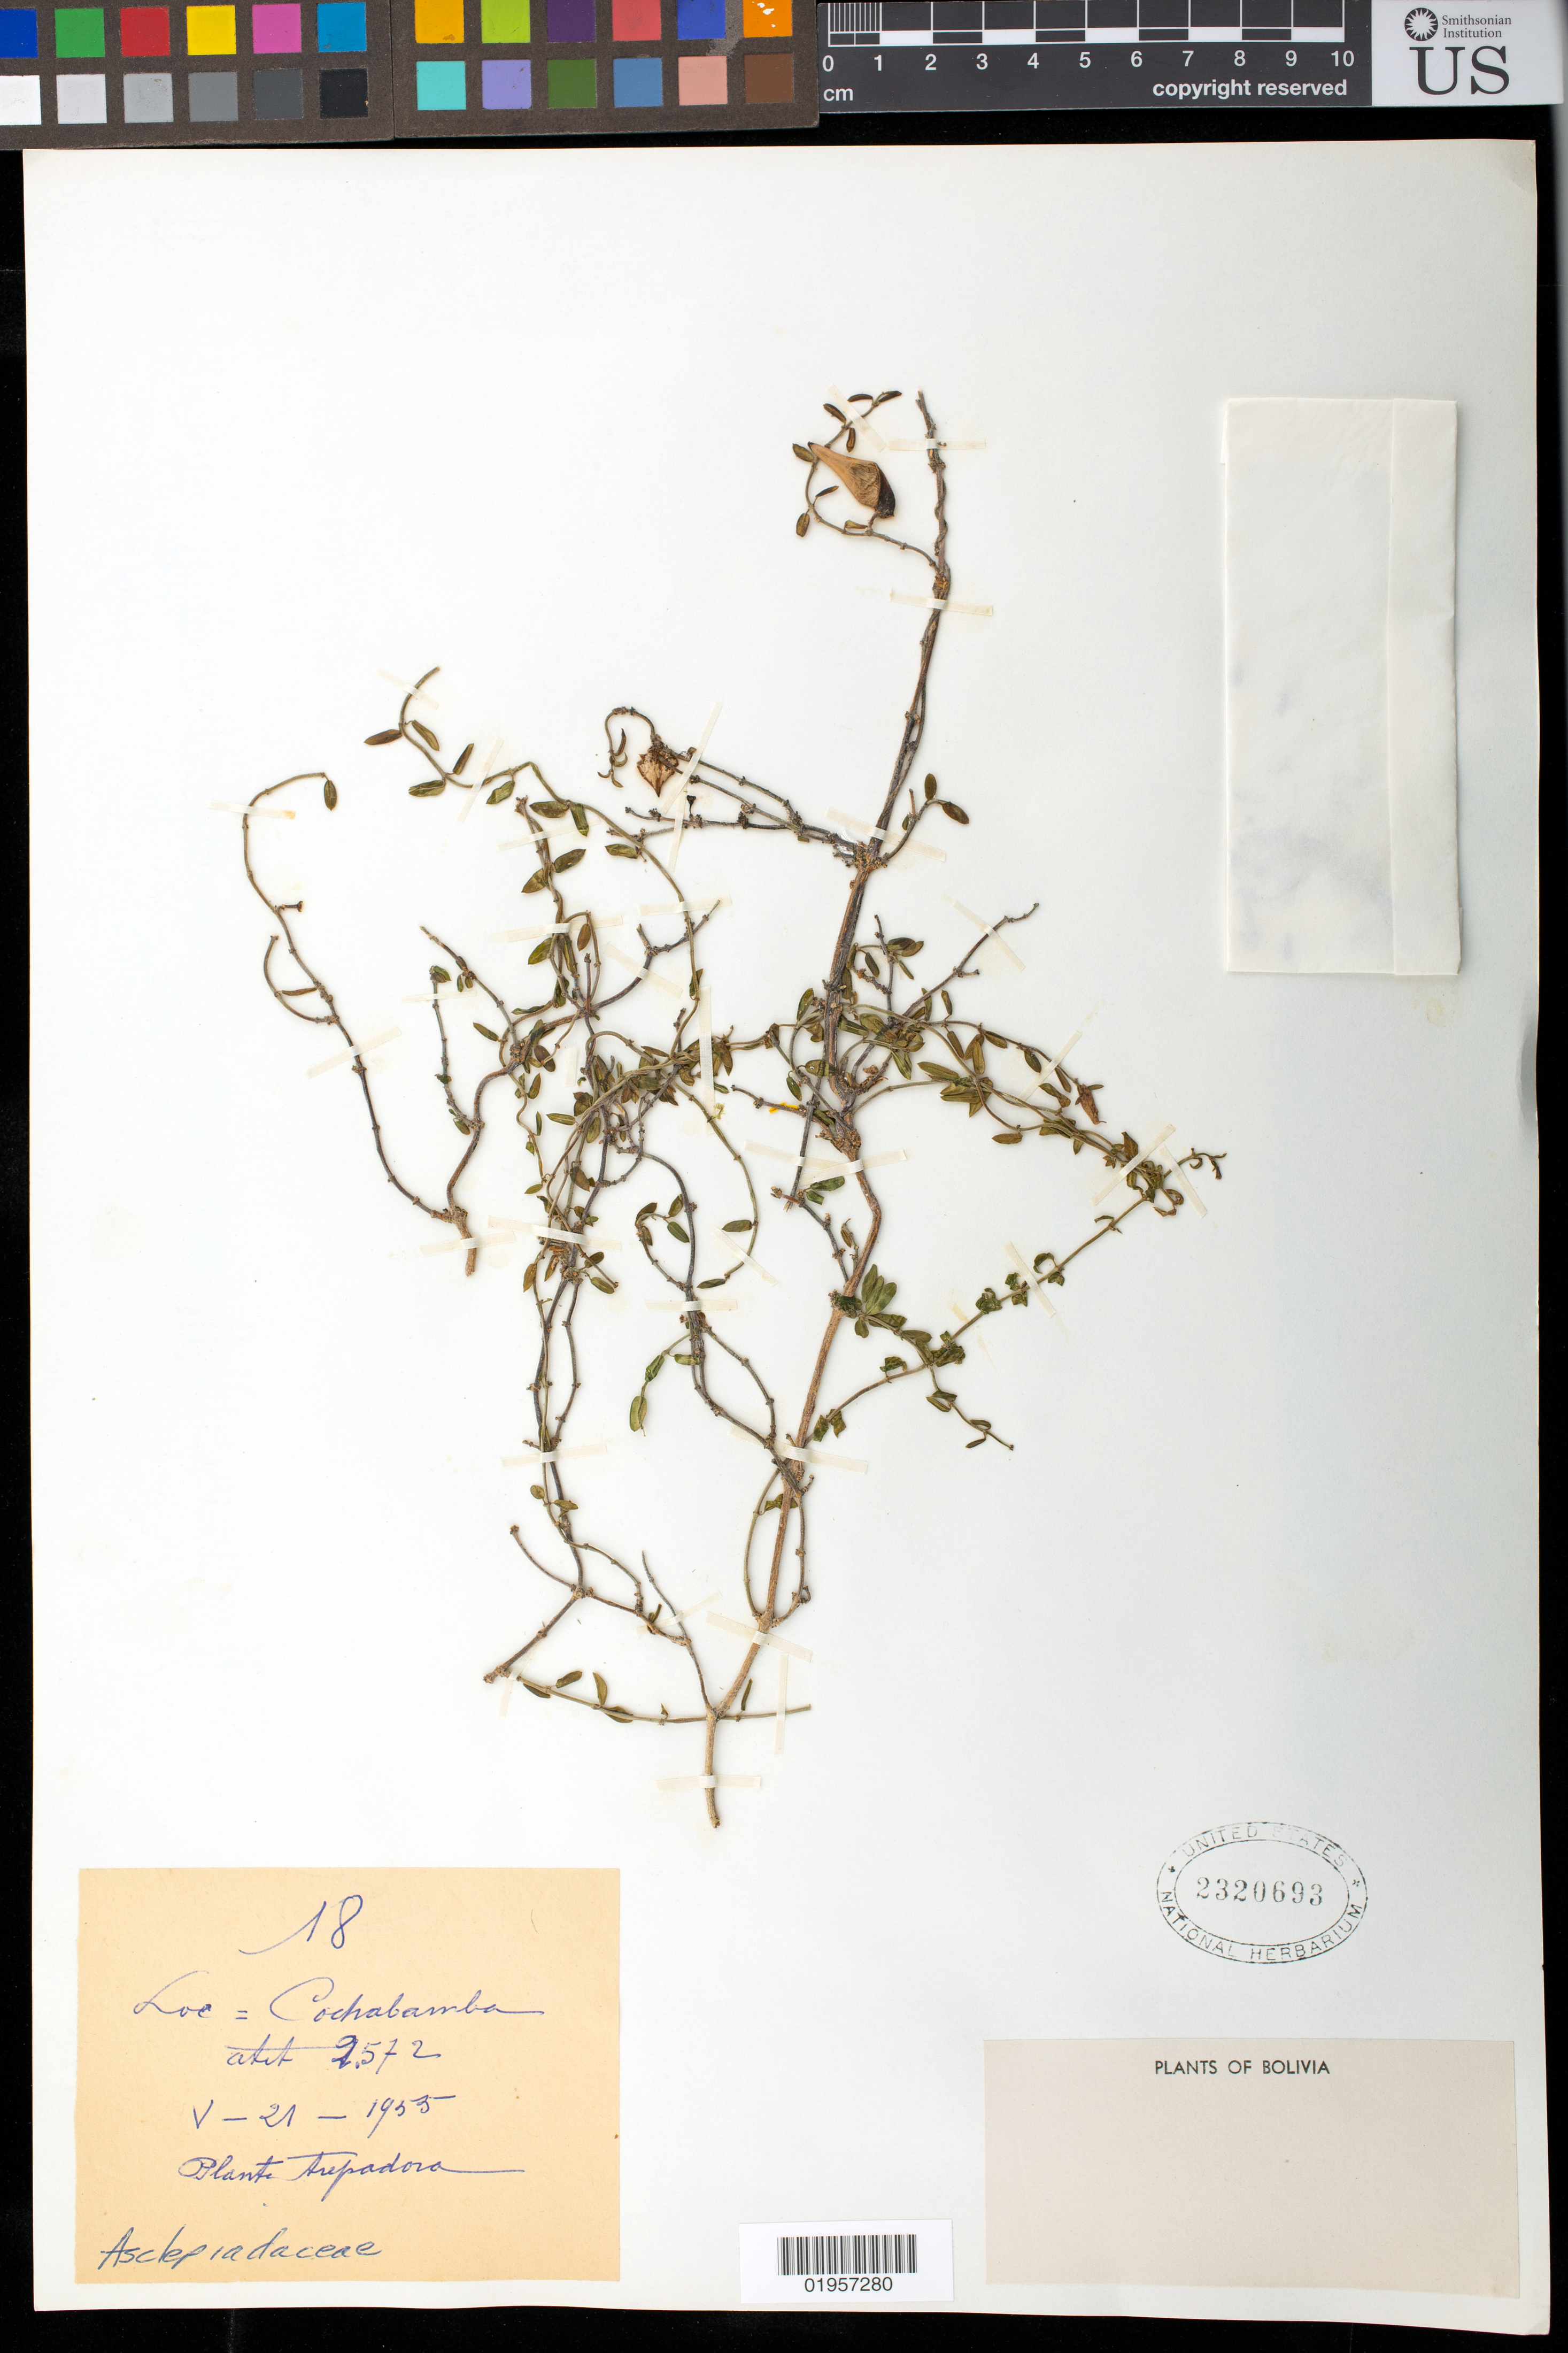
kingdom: Plantae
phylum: Tracheophyta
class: Magnoliopsida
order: Gentianales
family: Apocynaceae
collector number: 18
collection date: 1955-05-21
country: Bolivia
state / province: Cochabamba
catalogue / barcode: US 3230693